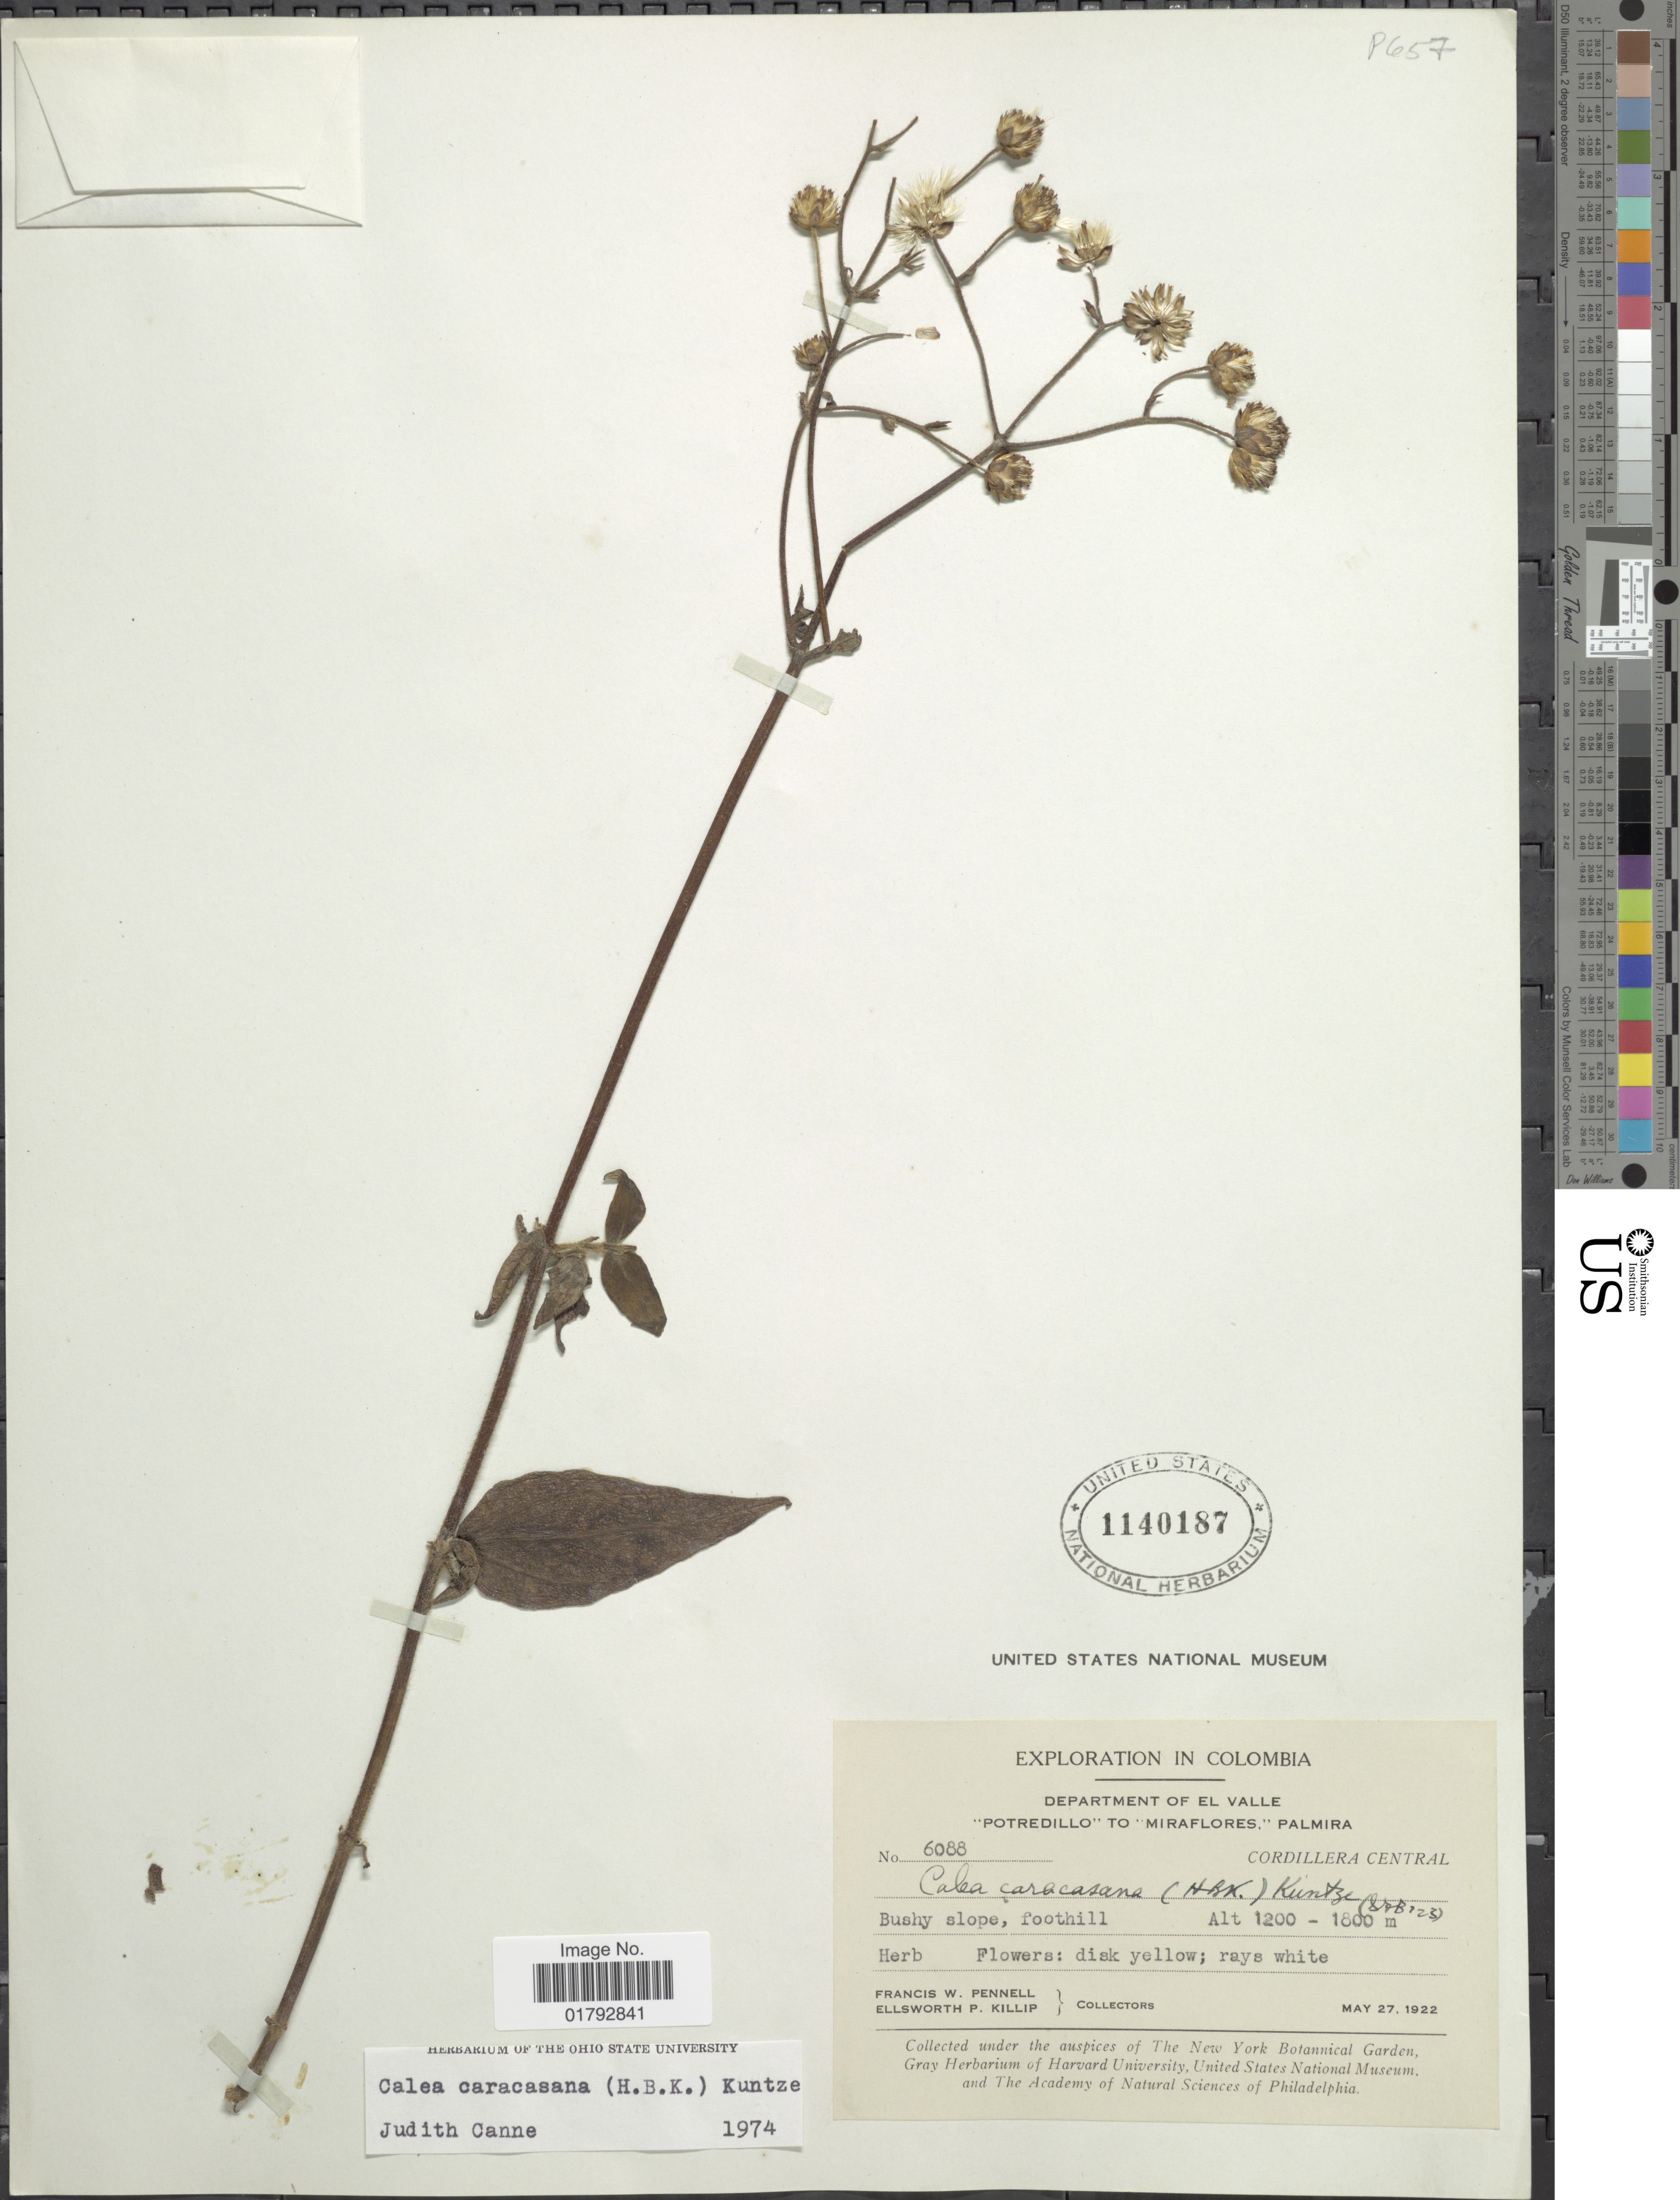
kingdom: Plantae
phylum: Tracheophyta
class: Magnoliopsida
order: Asterales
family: Asteraceae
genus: Alloispermum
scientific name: Alloispermum caracasanum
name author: (Kunth) H. Rob.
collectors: F. W. Pennell & E. P. Killip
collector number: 6088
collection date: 1922-05-27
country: Colombia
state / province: Valle del Cauca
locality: Department of El Valle, "Potredillo"to "Miraflores, "Palmira, Cordillera Oriental.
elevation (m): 1200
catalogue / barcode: US 1140187